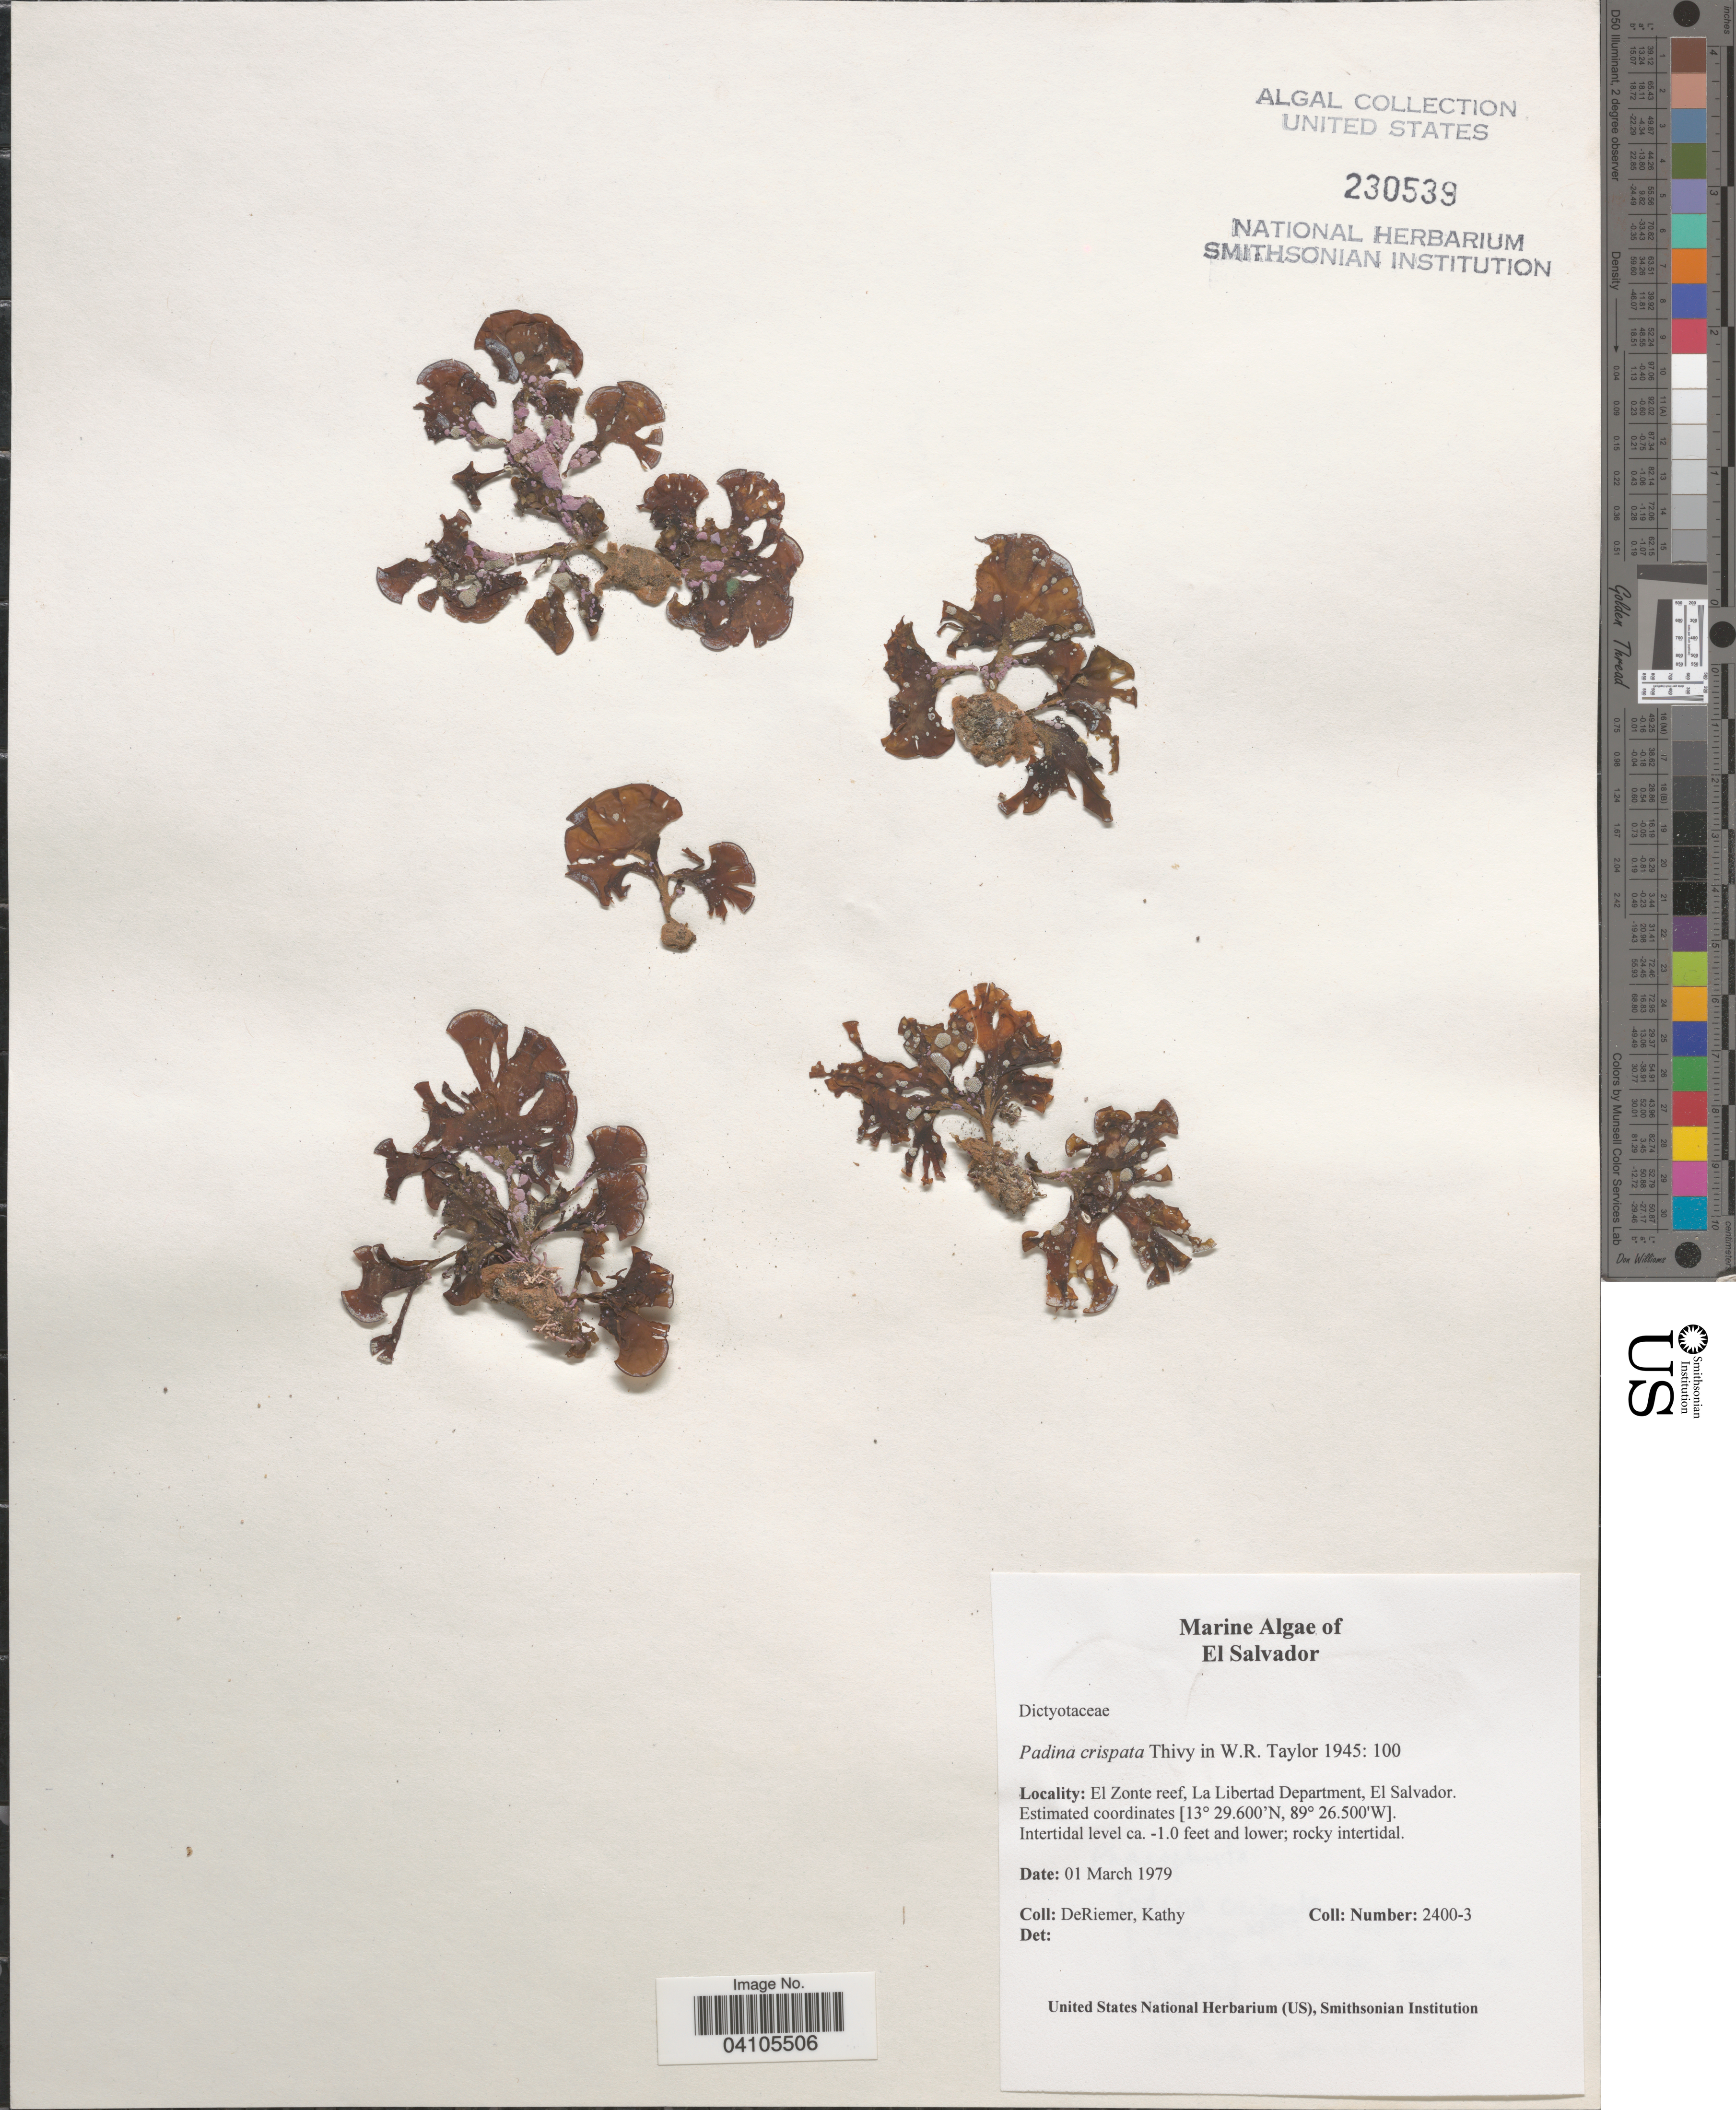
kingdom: Chromista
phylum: Ochrophyta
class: Phaeophyceae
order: Dictyotales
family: Dictyotaceae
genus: Padina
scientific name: Padina crispata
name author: Thivy in W.R. Taylor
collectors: K. DeRiemer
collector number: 2400-3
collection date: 1979-03-01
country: El Salvador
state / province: La Libertad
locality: El Zonte reef, La Libertad Department.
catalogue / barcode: US 230539